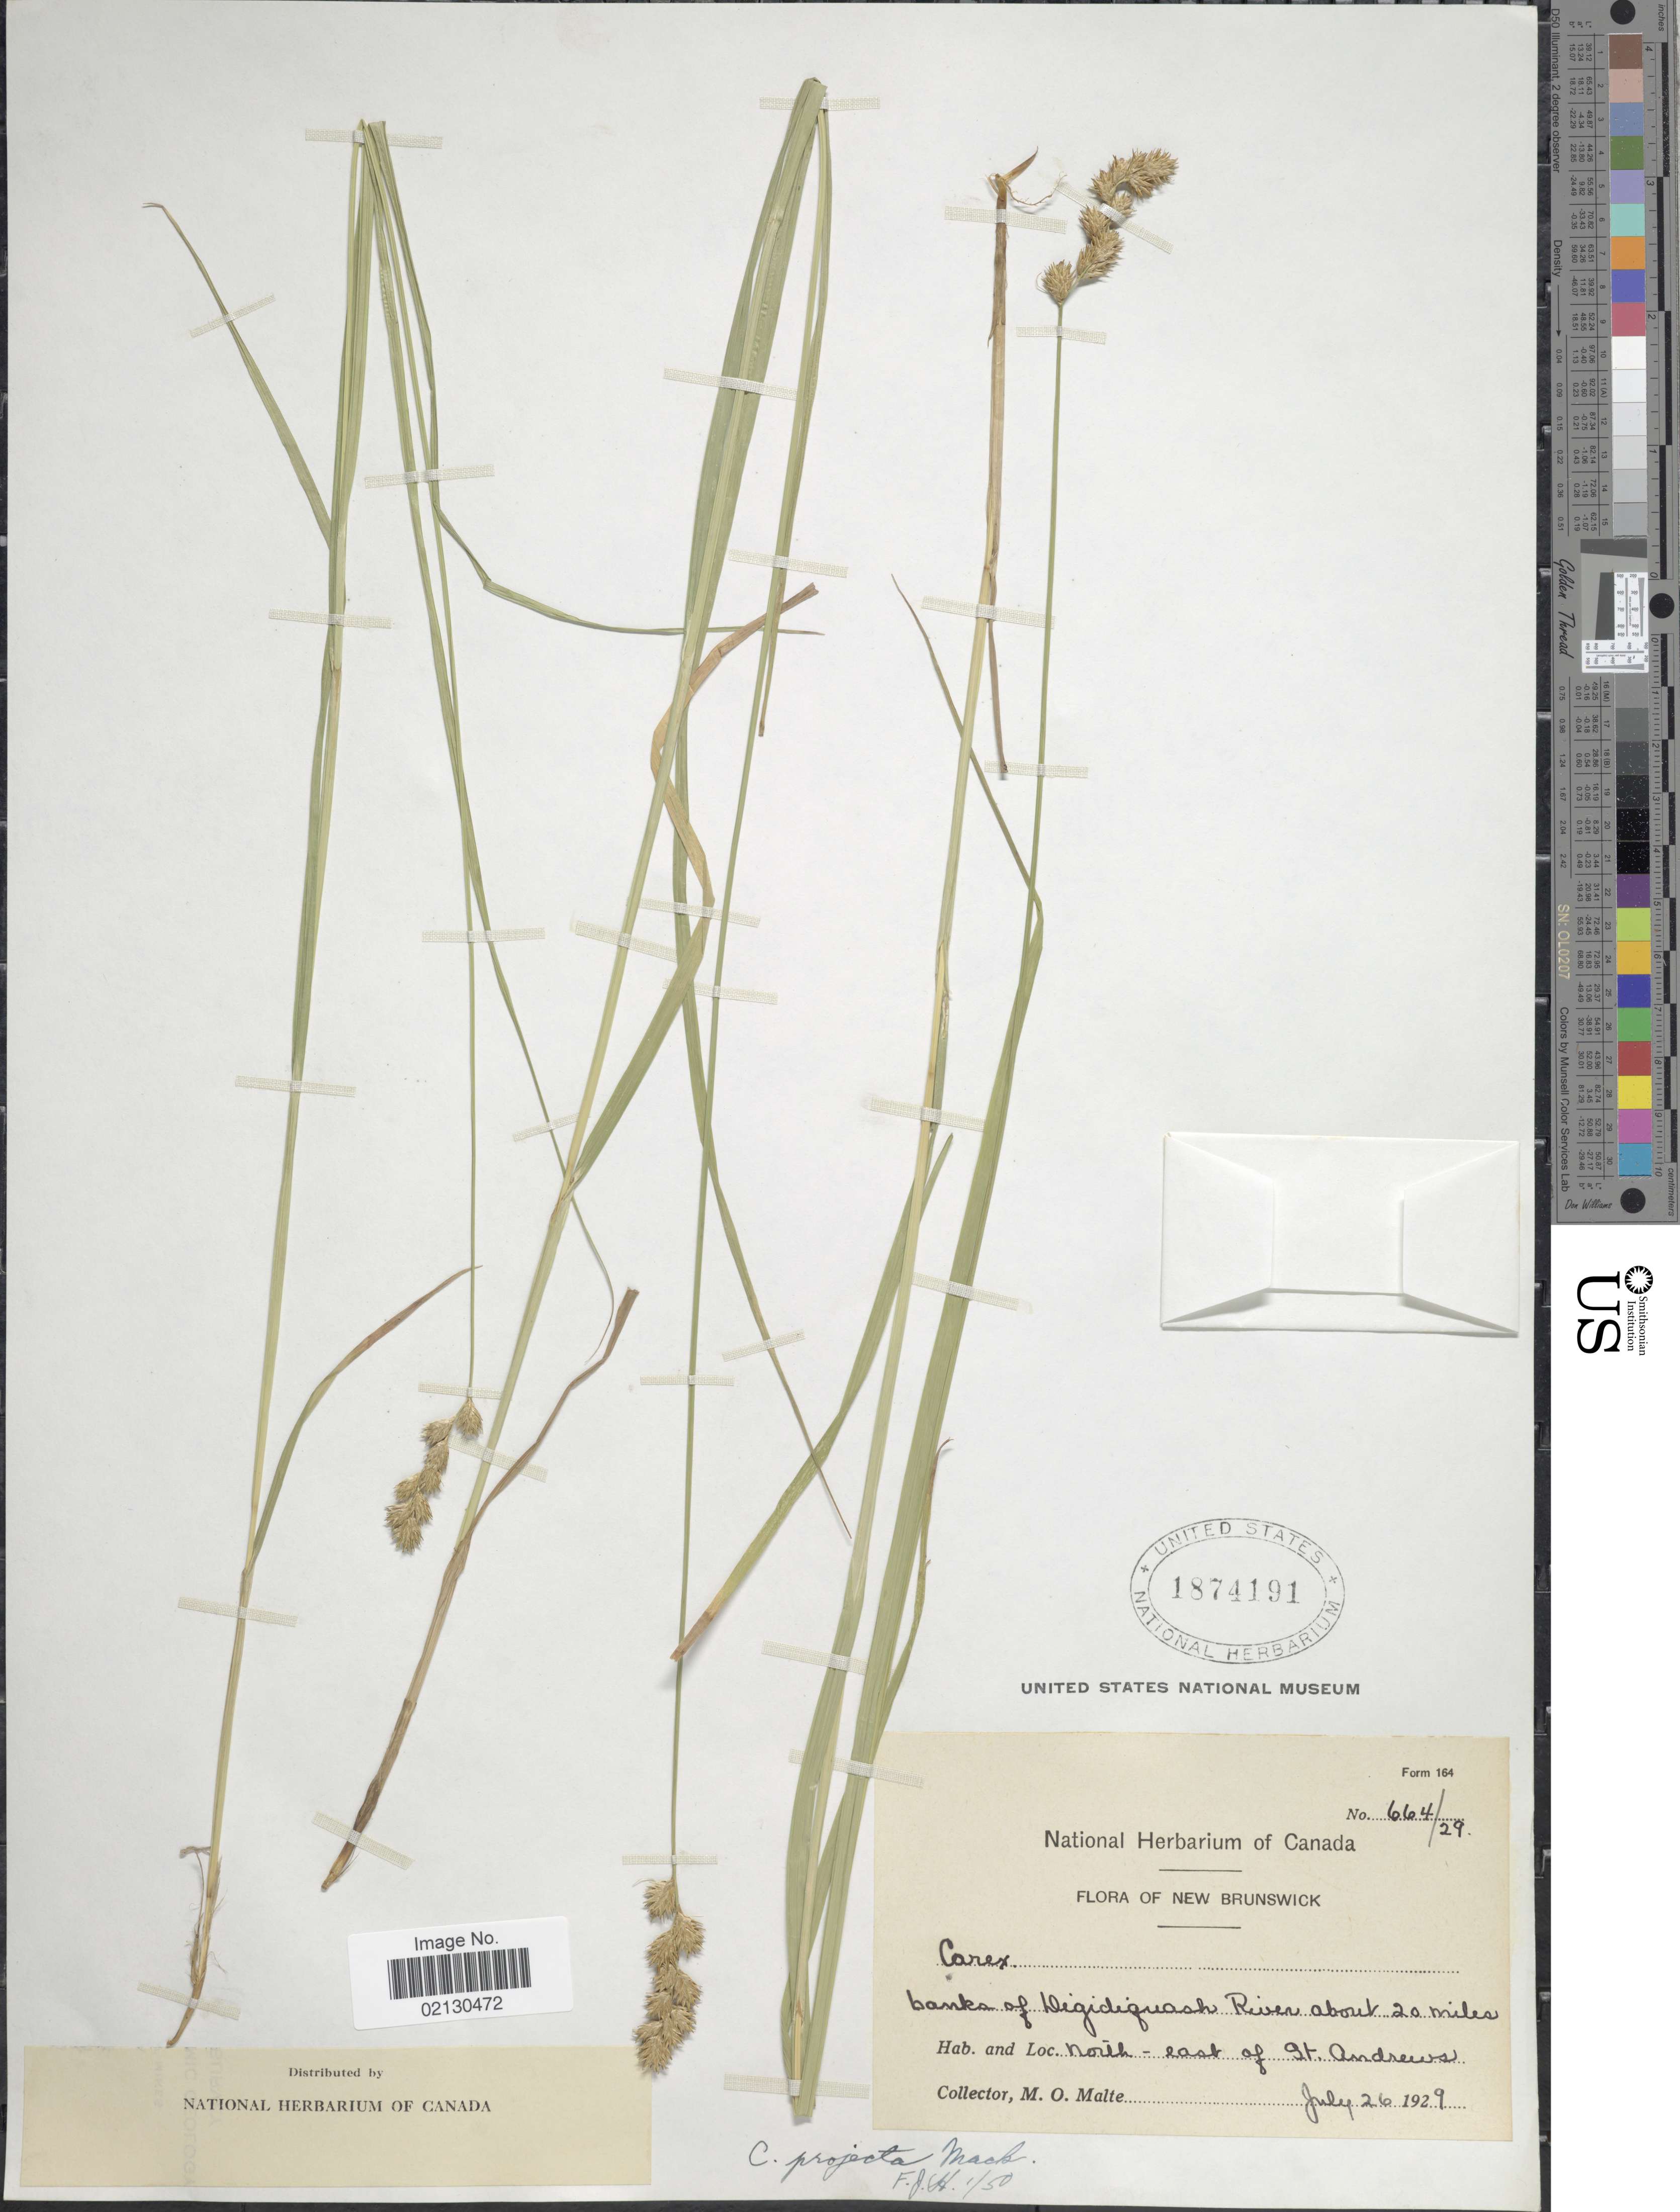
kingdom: Plantae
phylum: Tracheophyta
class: Liliopsida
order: Poales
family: Cyperaceae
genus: Carex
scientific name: Carex projecta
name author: Mack.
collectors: M. O. Malte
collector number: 664/29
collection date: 1929-07-26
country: Canada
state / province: New Brunswick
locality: Banks of Digidiguash River about 20 miles north - east of St. Andrews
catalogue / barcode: US 1874191